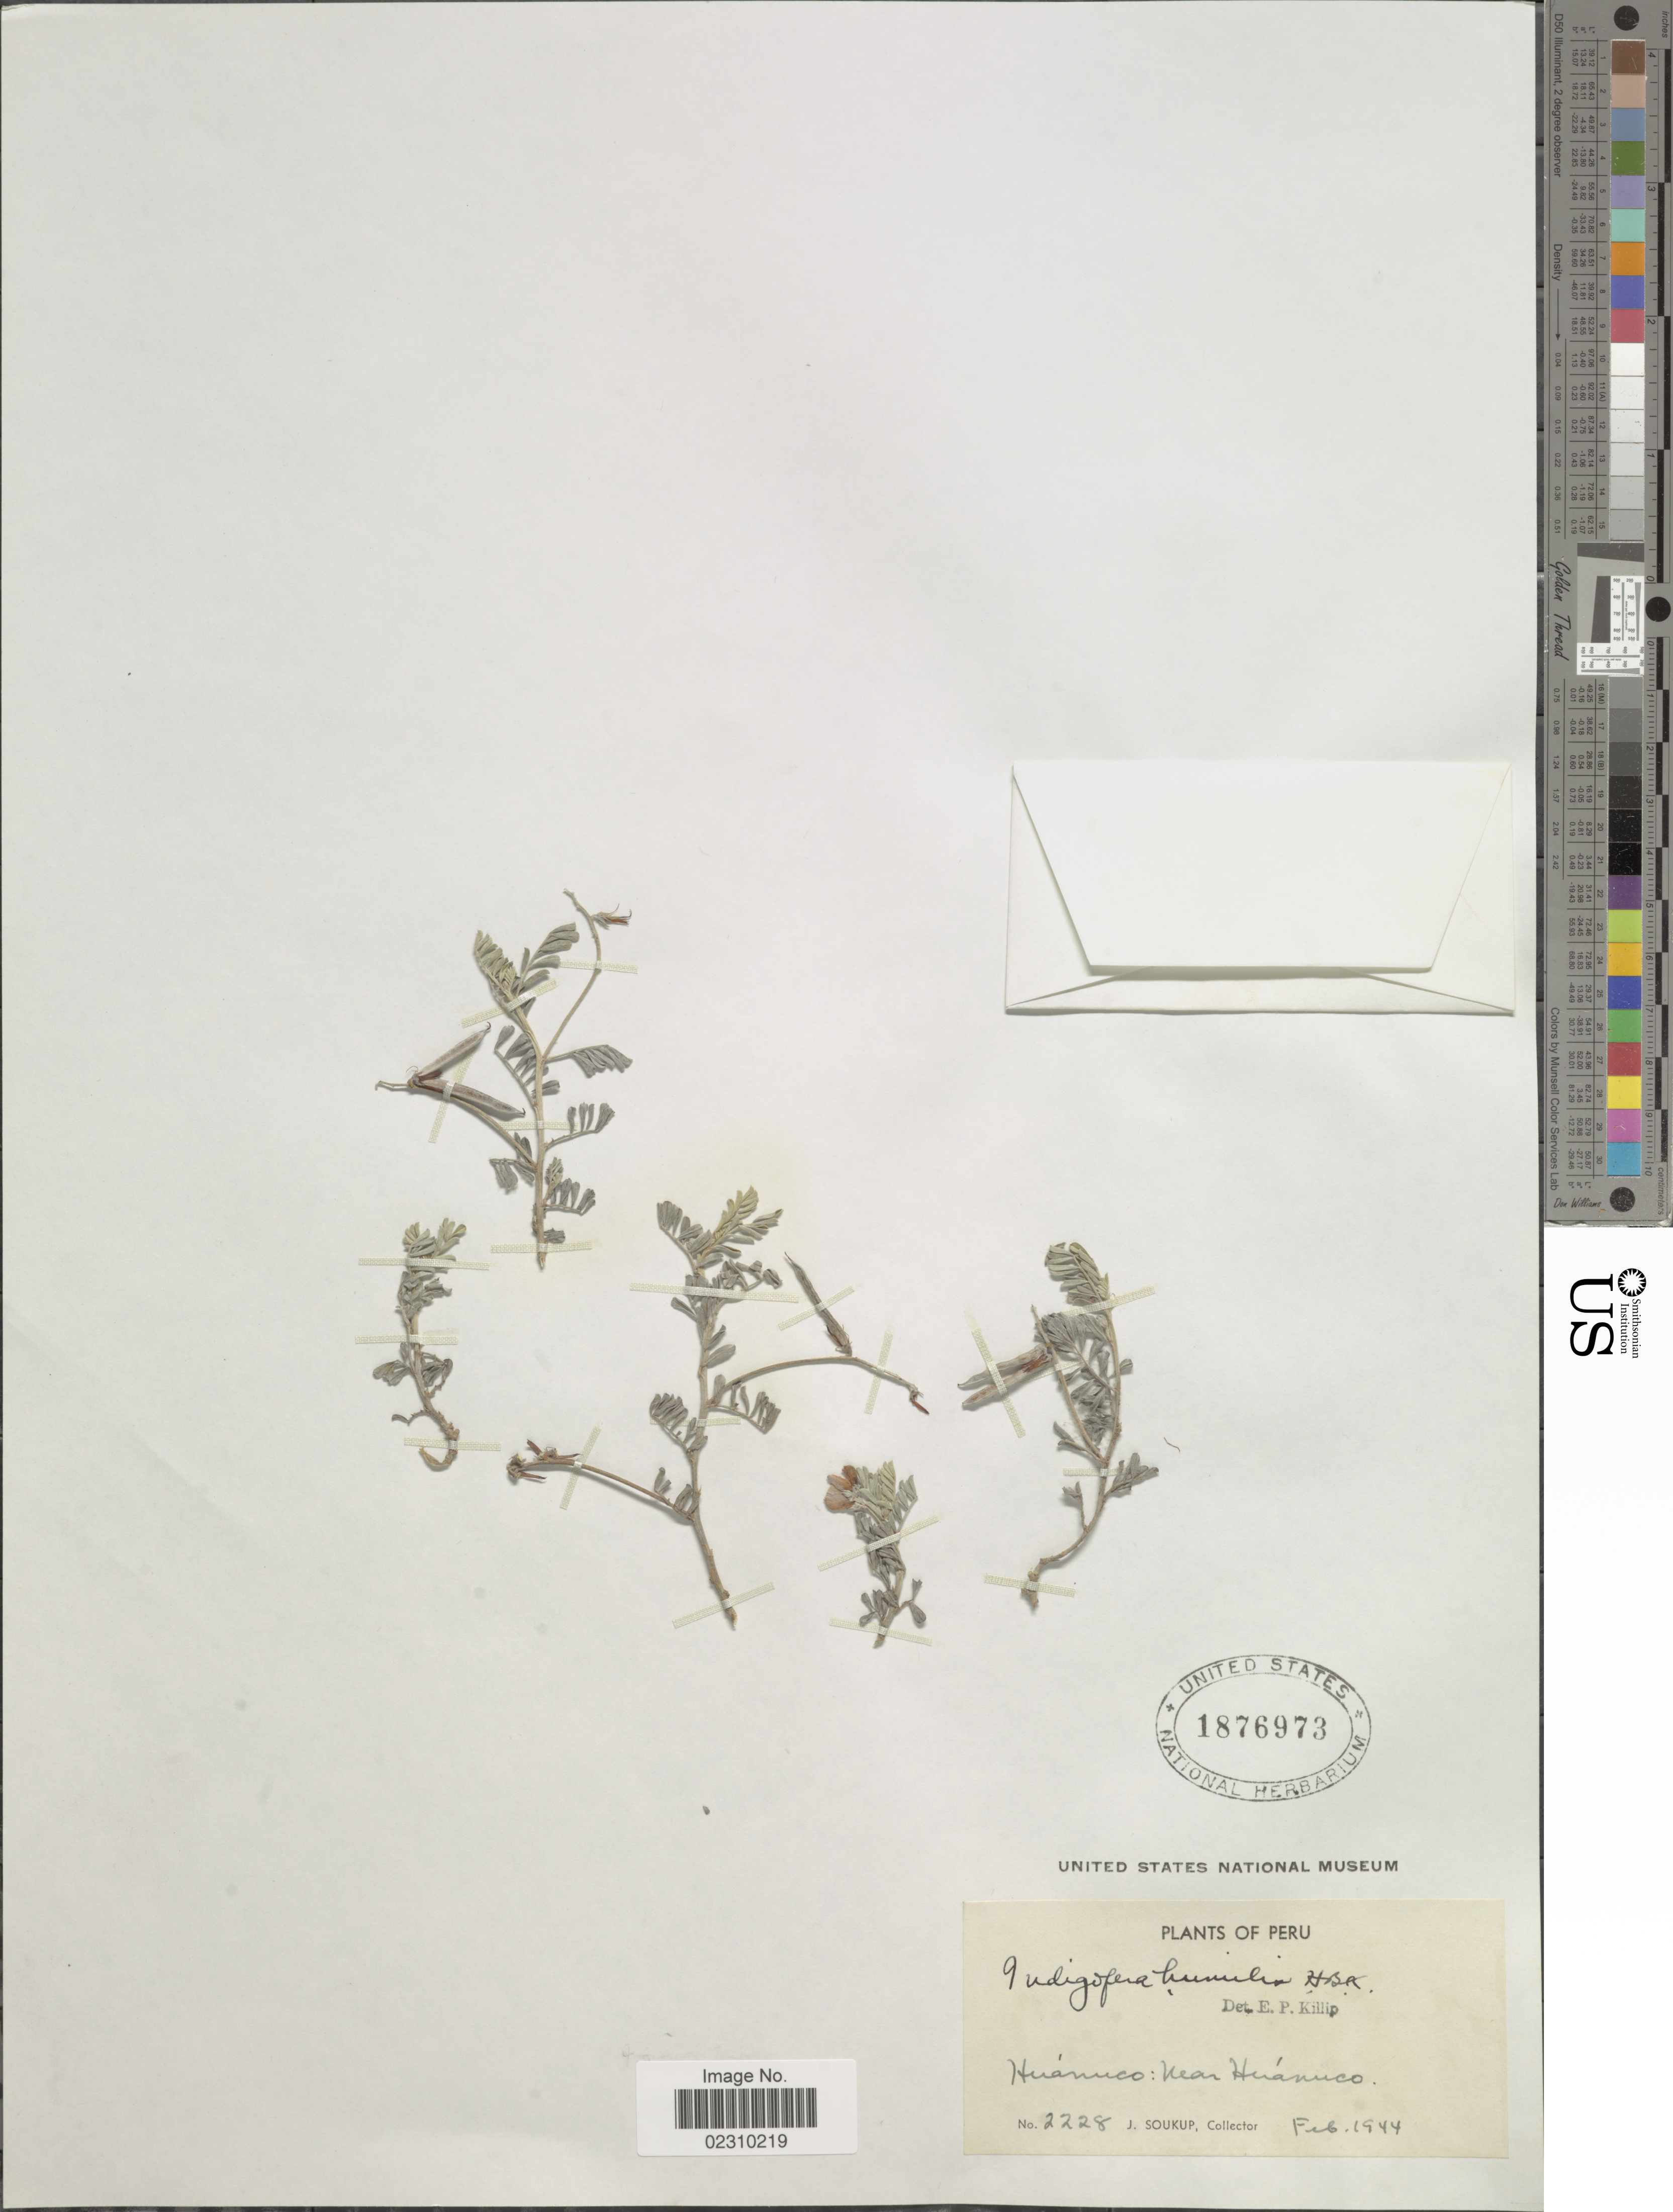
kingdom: Plantae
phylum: Tracheophyta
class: Magnoliopsida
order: Fabales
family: Fabaceae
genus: Indigofera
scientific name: Indigofera humilis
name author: Kunth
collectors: J. Soukup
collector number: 2228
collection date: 1944-02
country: Peru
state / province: Huánuco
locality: Near Huanuco.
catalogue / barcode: US 1876973